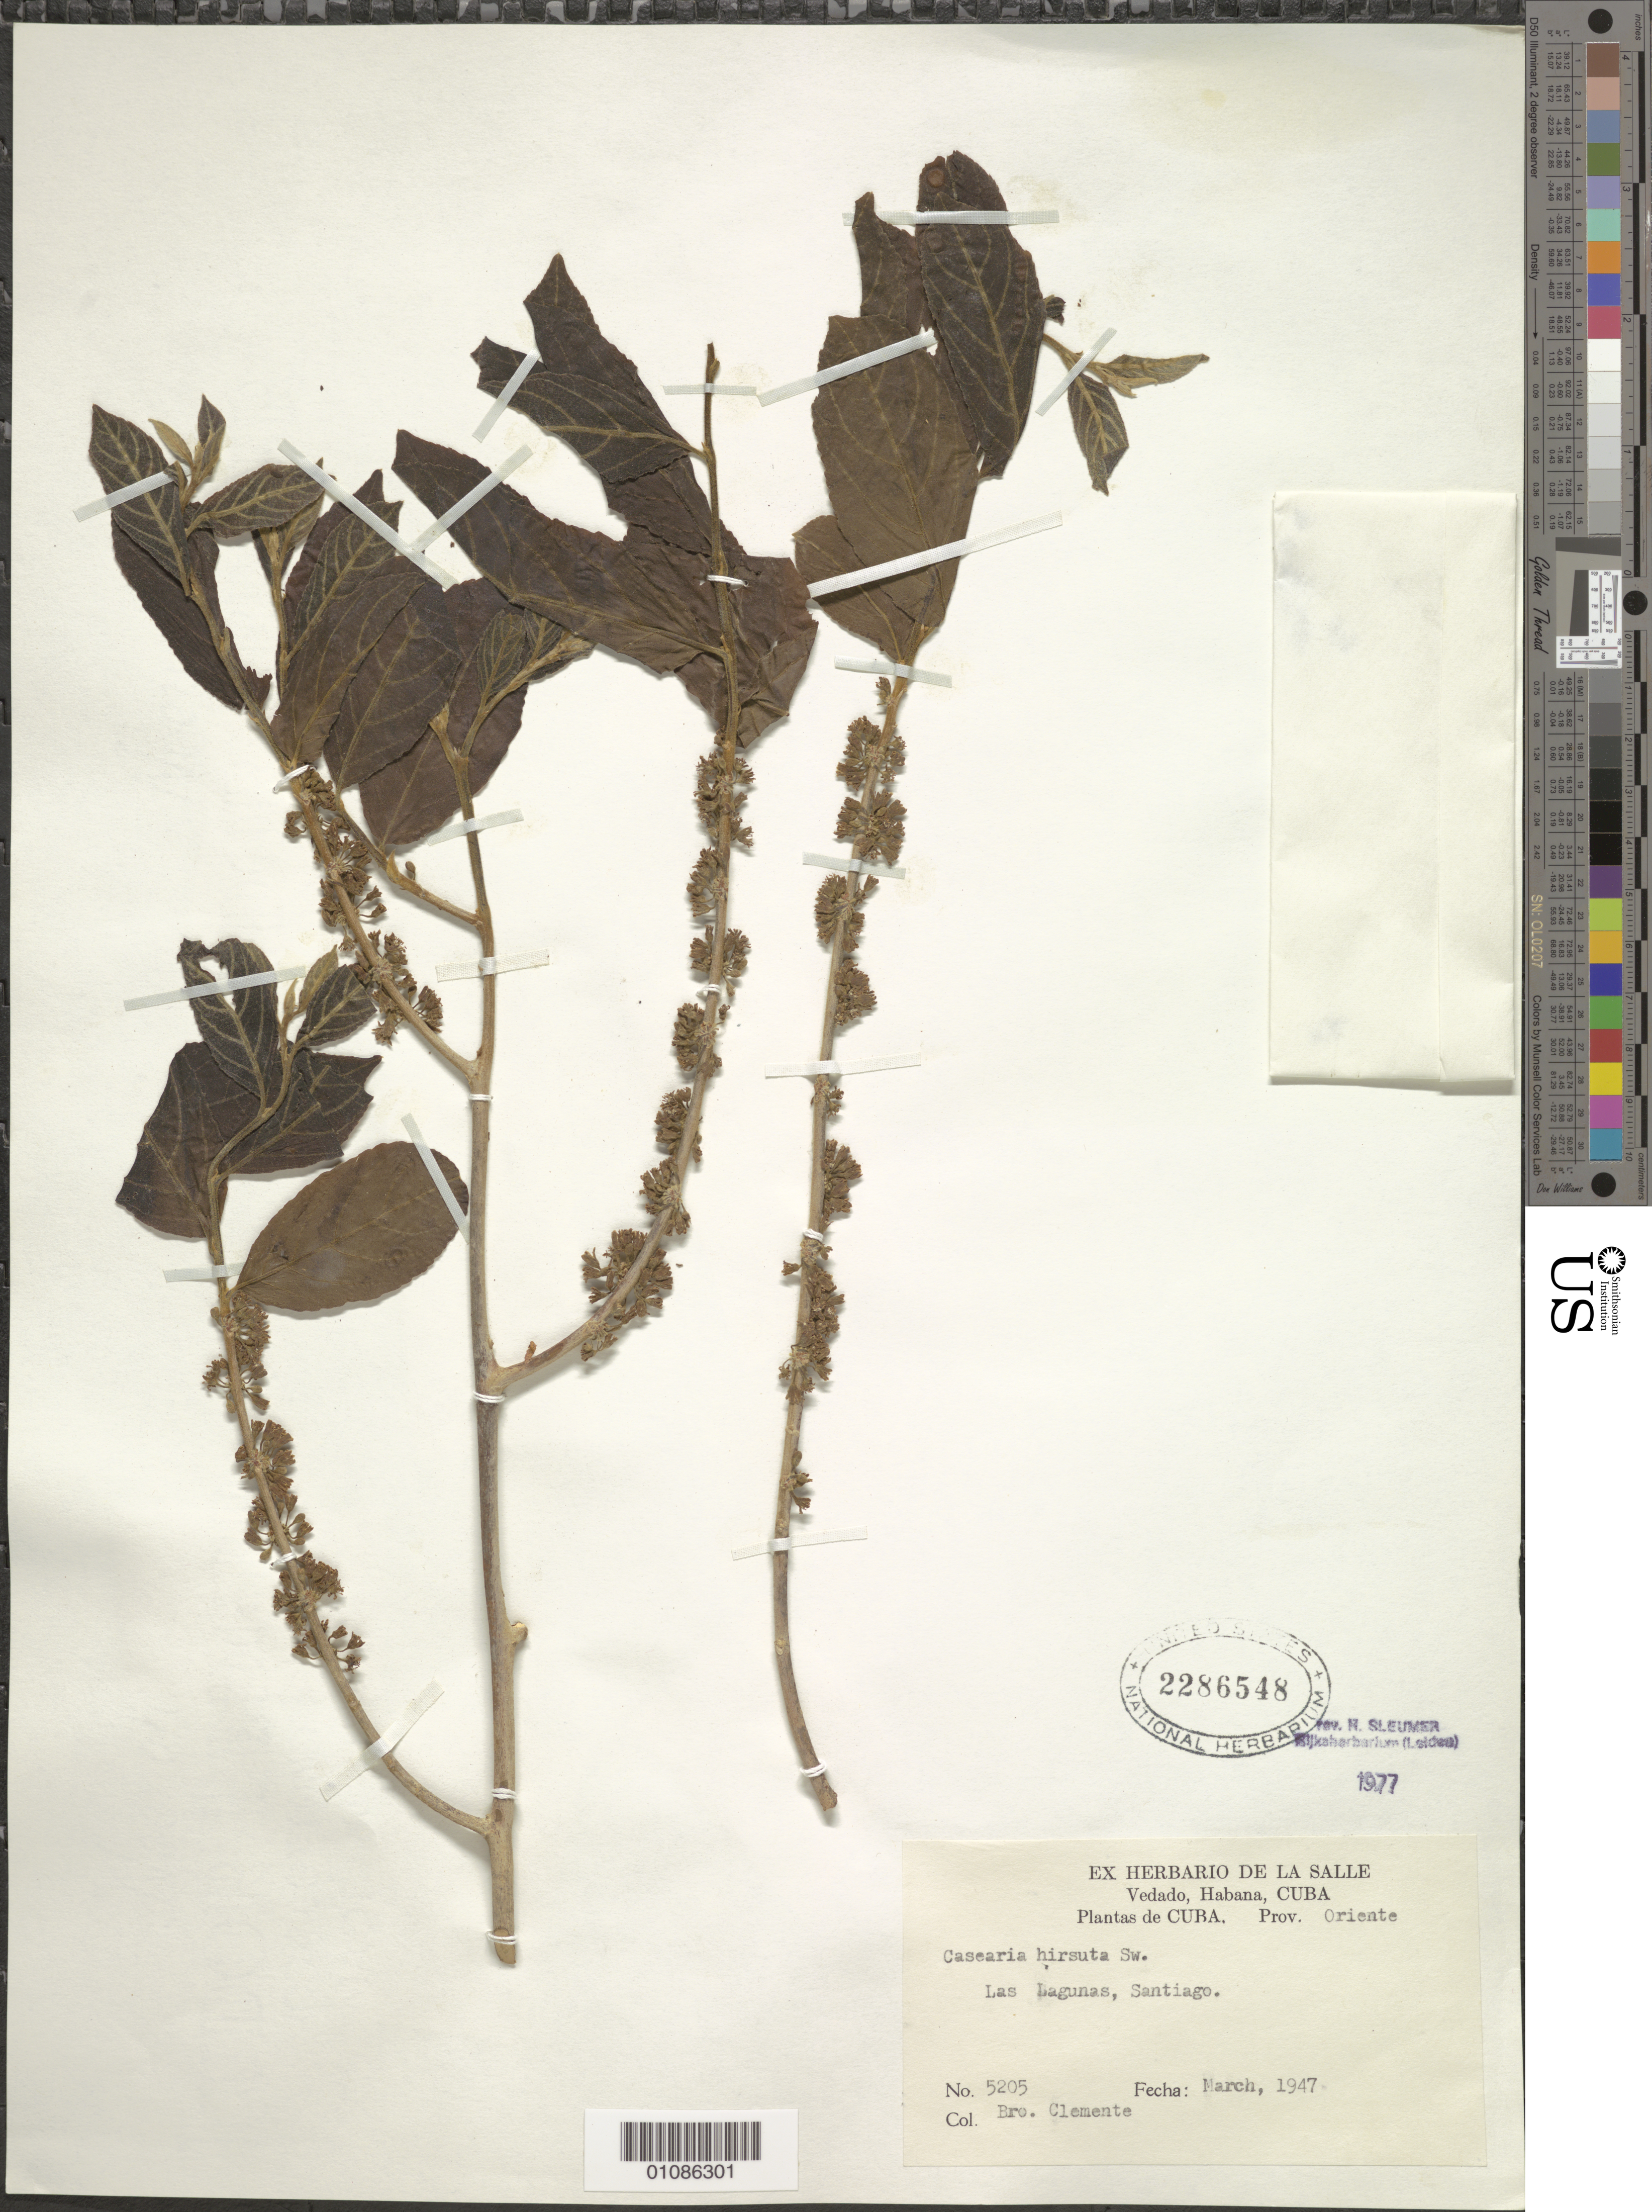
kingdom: Plantae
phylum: Tracheophyta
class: Magnoliopsida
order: Malpighiales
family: Salicaceae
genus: Casearia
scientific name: Casearia hirsuta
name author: Sw.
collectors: Bro. Clemente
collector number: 5205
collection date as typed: Mar 1947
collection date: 1947-03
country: Cuba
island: Cuba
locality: Oriente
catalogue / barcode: US 2286548